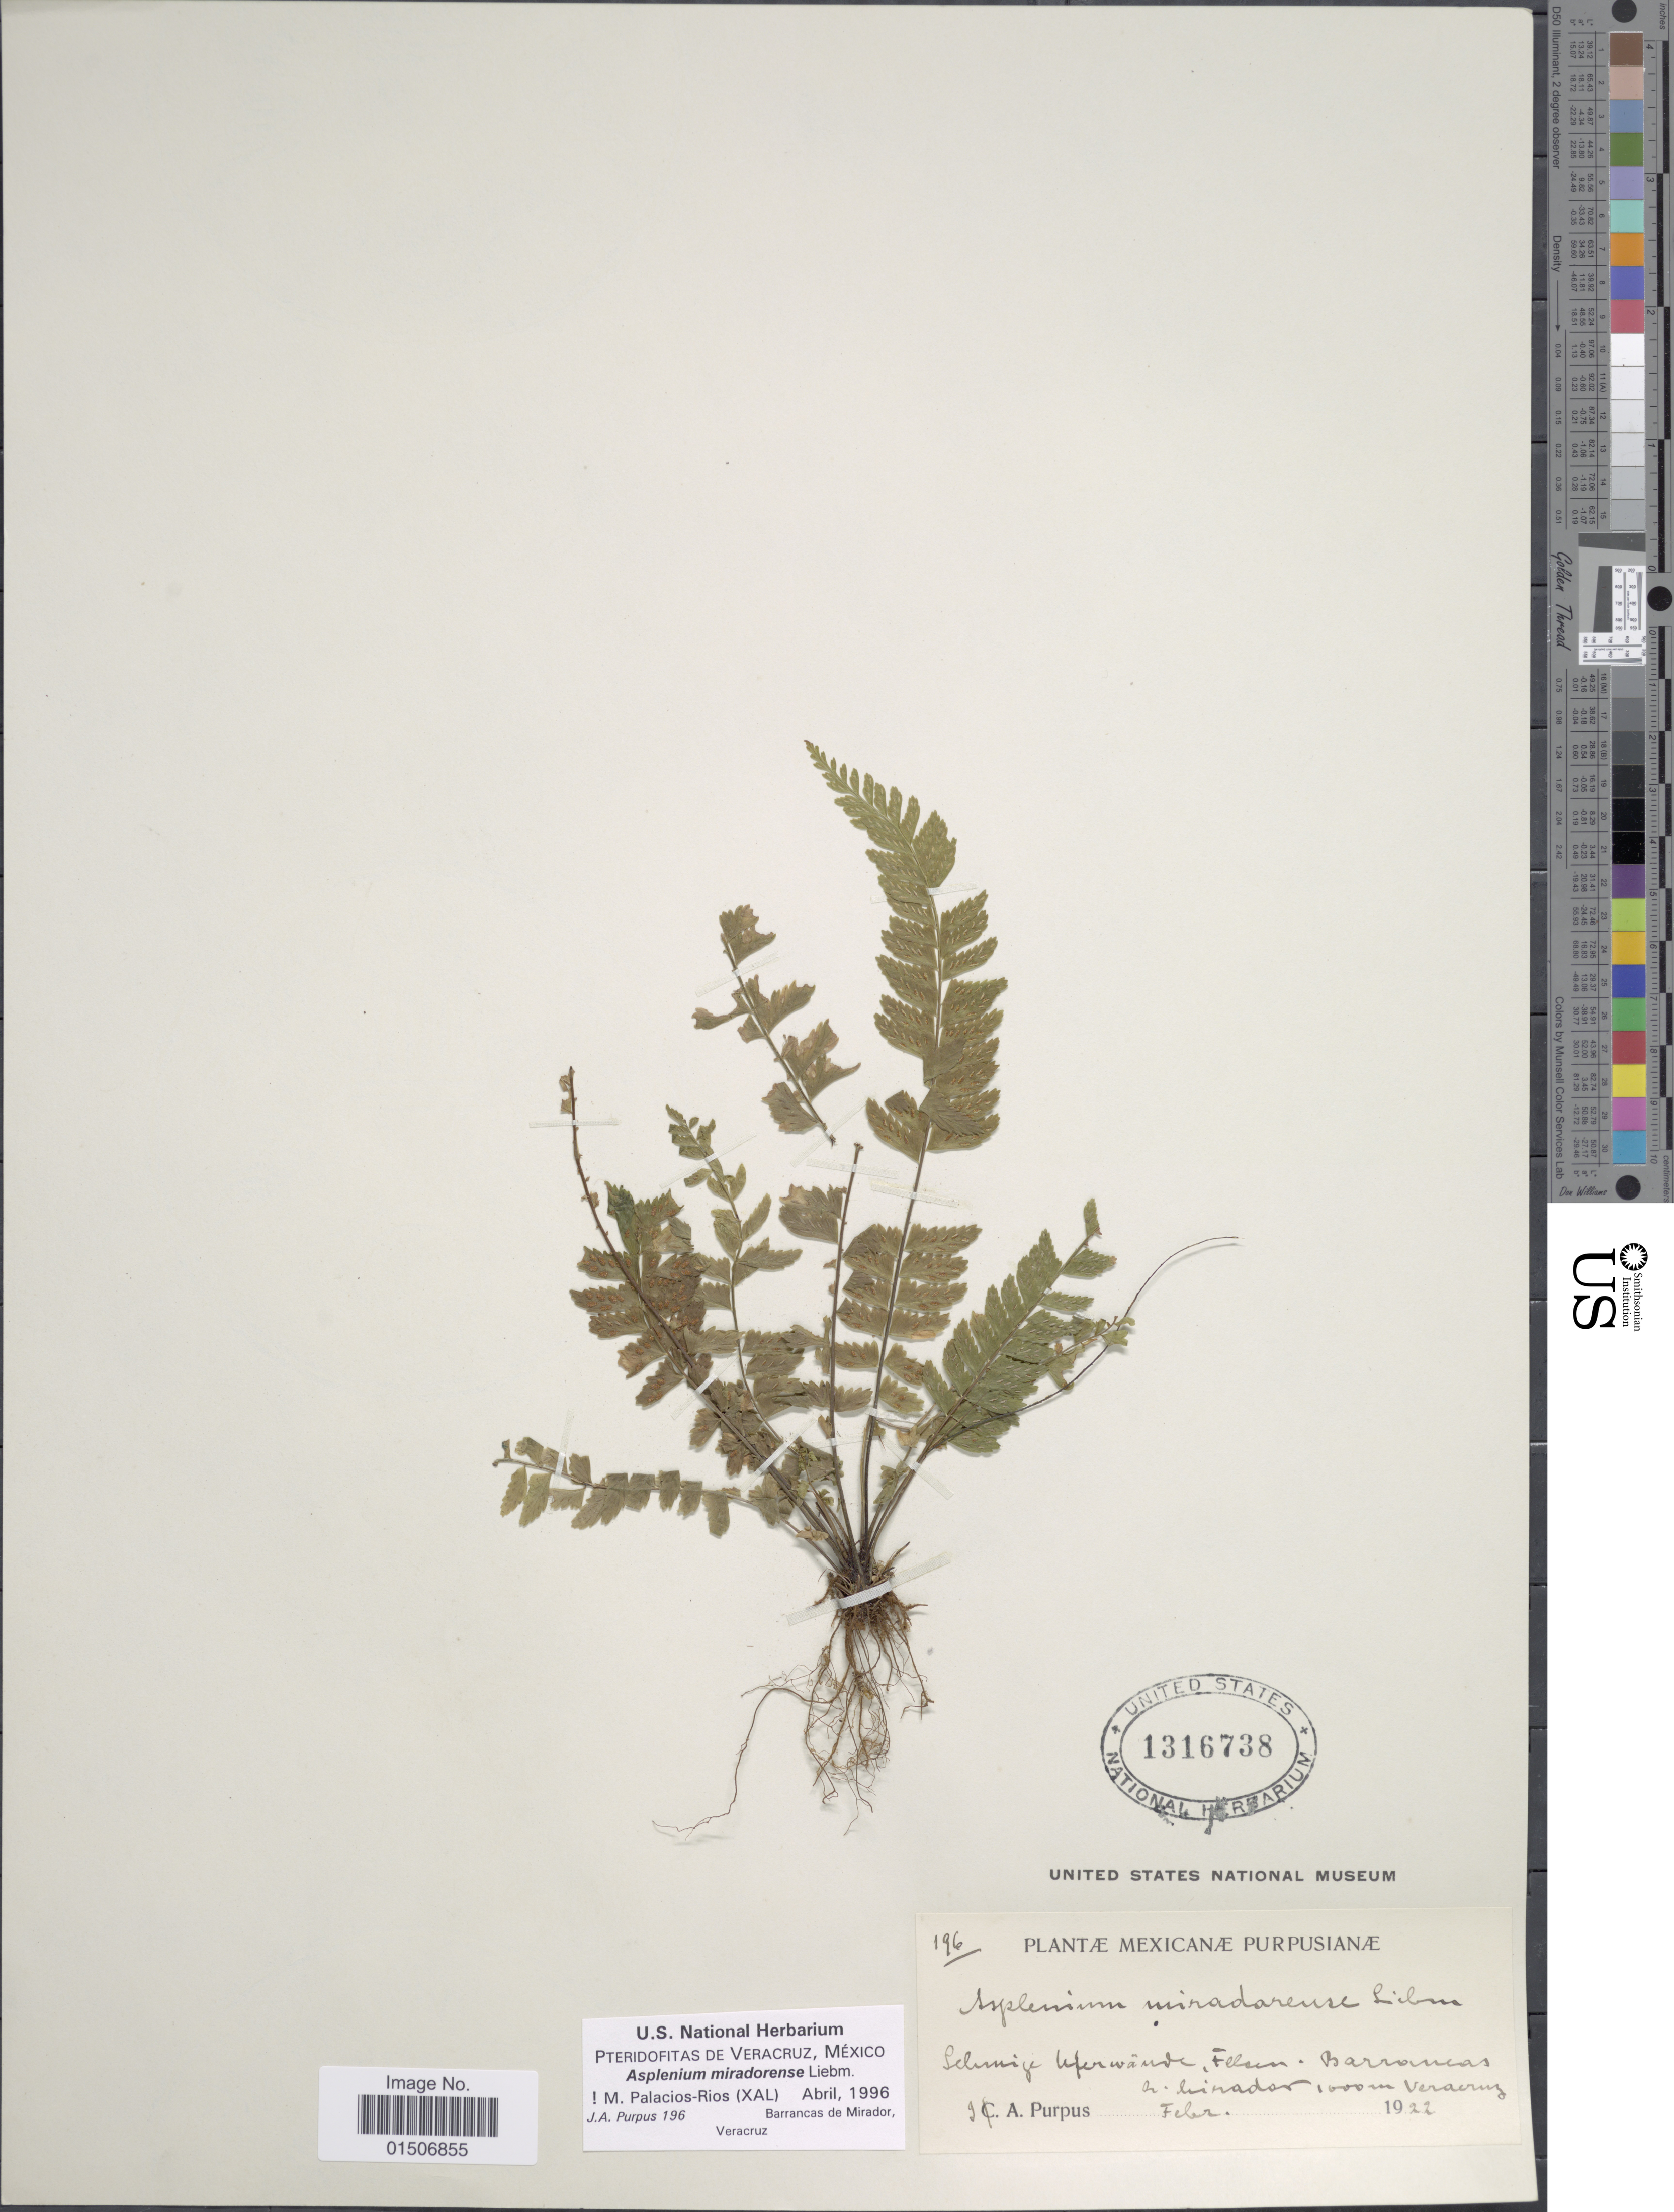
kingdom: Plantae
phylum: Tracheophyta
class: Polypodiopsida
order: Polypodiales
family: Aspleniaceae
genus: Asplenium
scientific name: Asplenium miradorense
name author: Liebm.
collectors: J. A. Purpus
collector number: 196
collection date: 1922-02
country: Mexico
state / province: Veracruz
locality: Mirador, Veracruz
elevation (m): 1000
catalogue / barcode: US 1316738